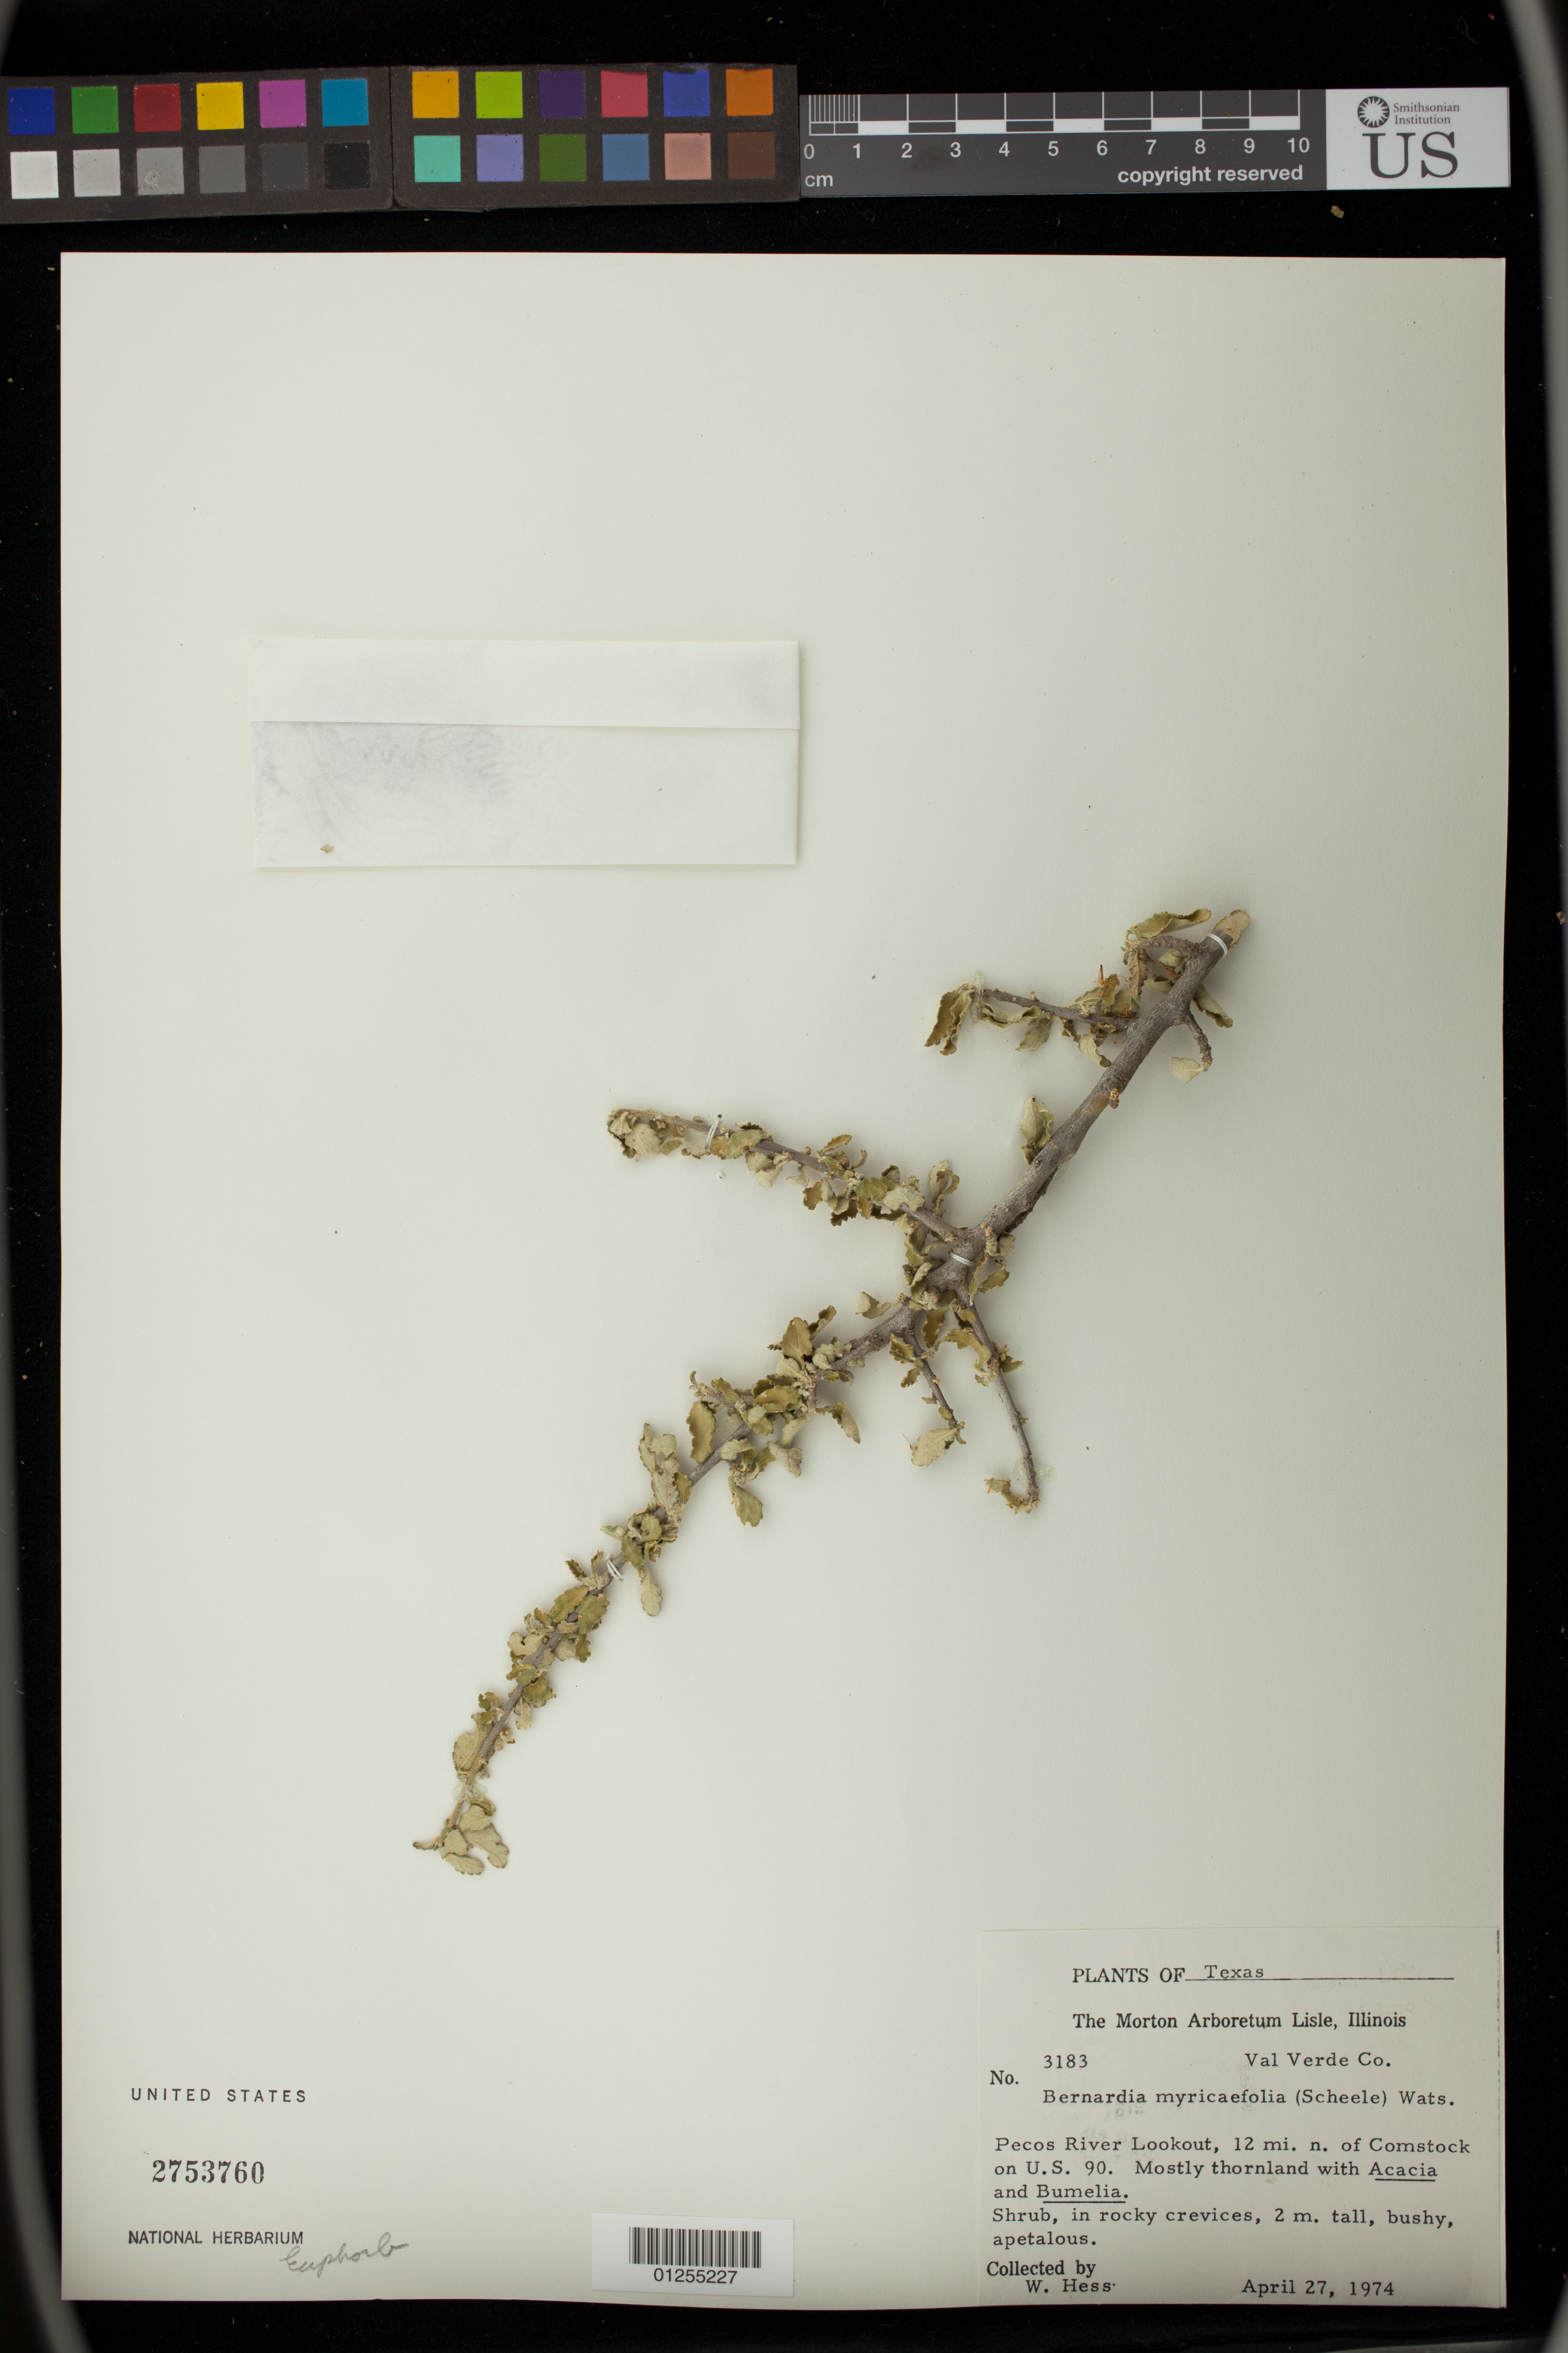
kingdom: Plantae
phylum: Tracheophyta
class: Magnoliopsida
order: Malpighiales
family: Euphorbiaceae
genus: Bernardia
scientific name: Bernardia myricifolia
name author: (Scheele) S. Watson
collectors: W. Hess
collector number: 3183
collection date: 1974-04-27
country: United States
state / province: Texas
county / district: Val Verde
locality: Pecos River Lookout, 12 mi. n. of Comstock on U.S. 90.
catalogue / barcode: US 2753760